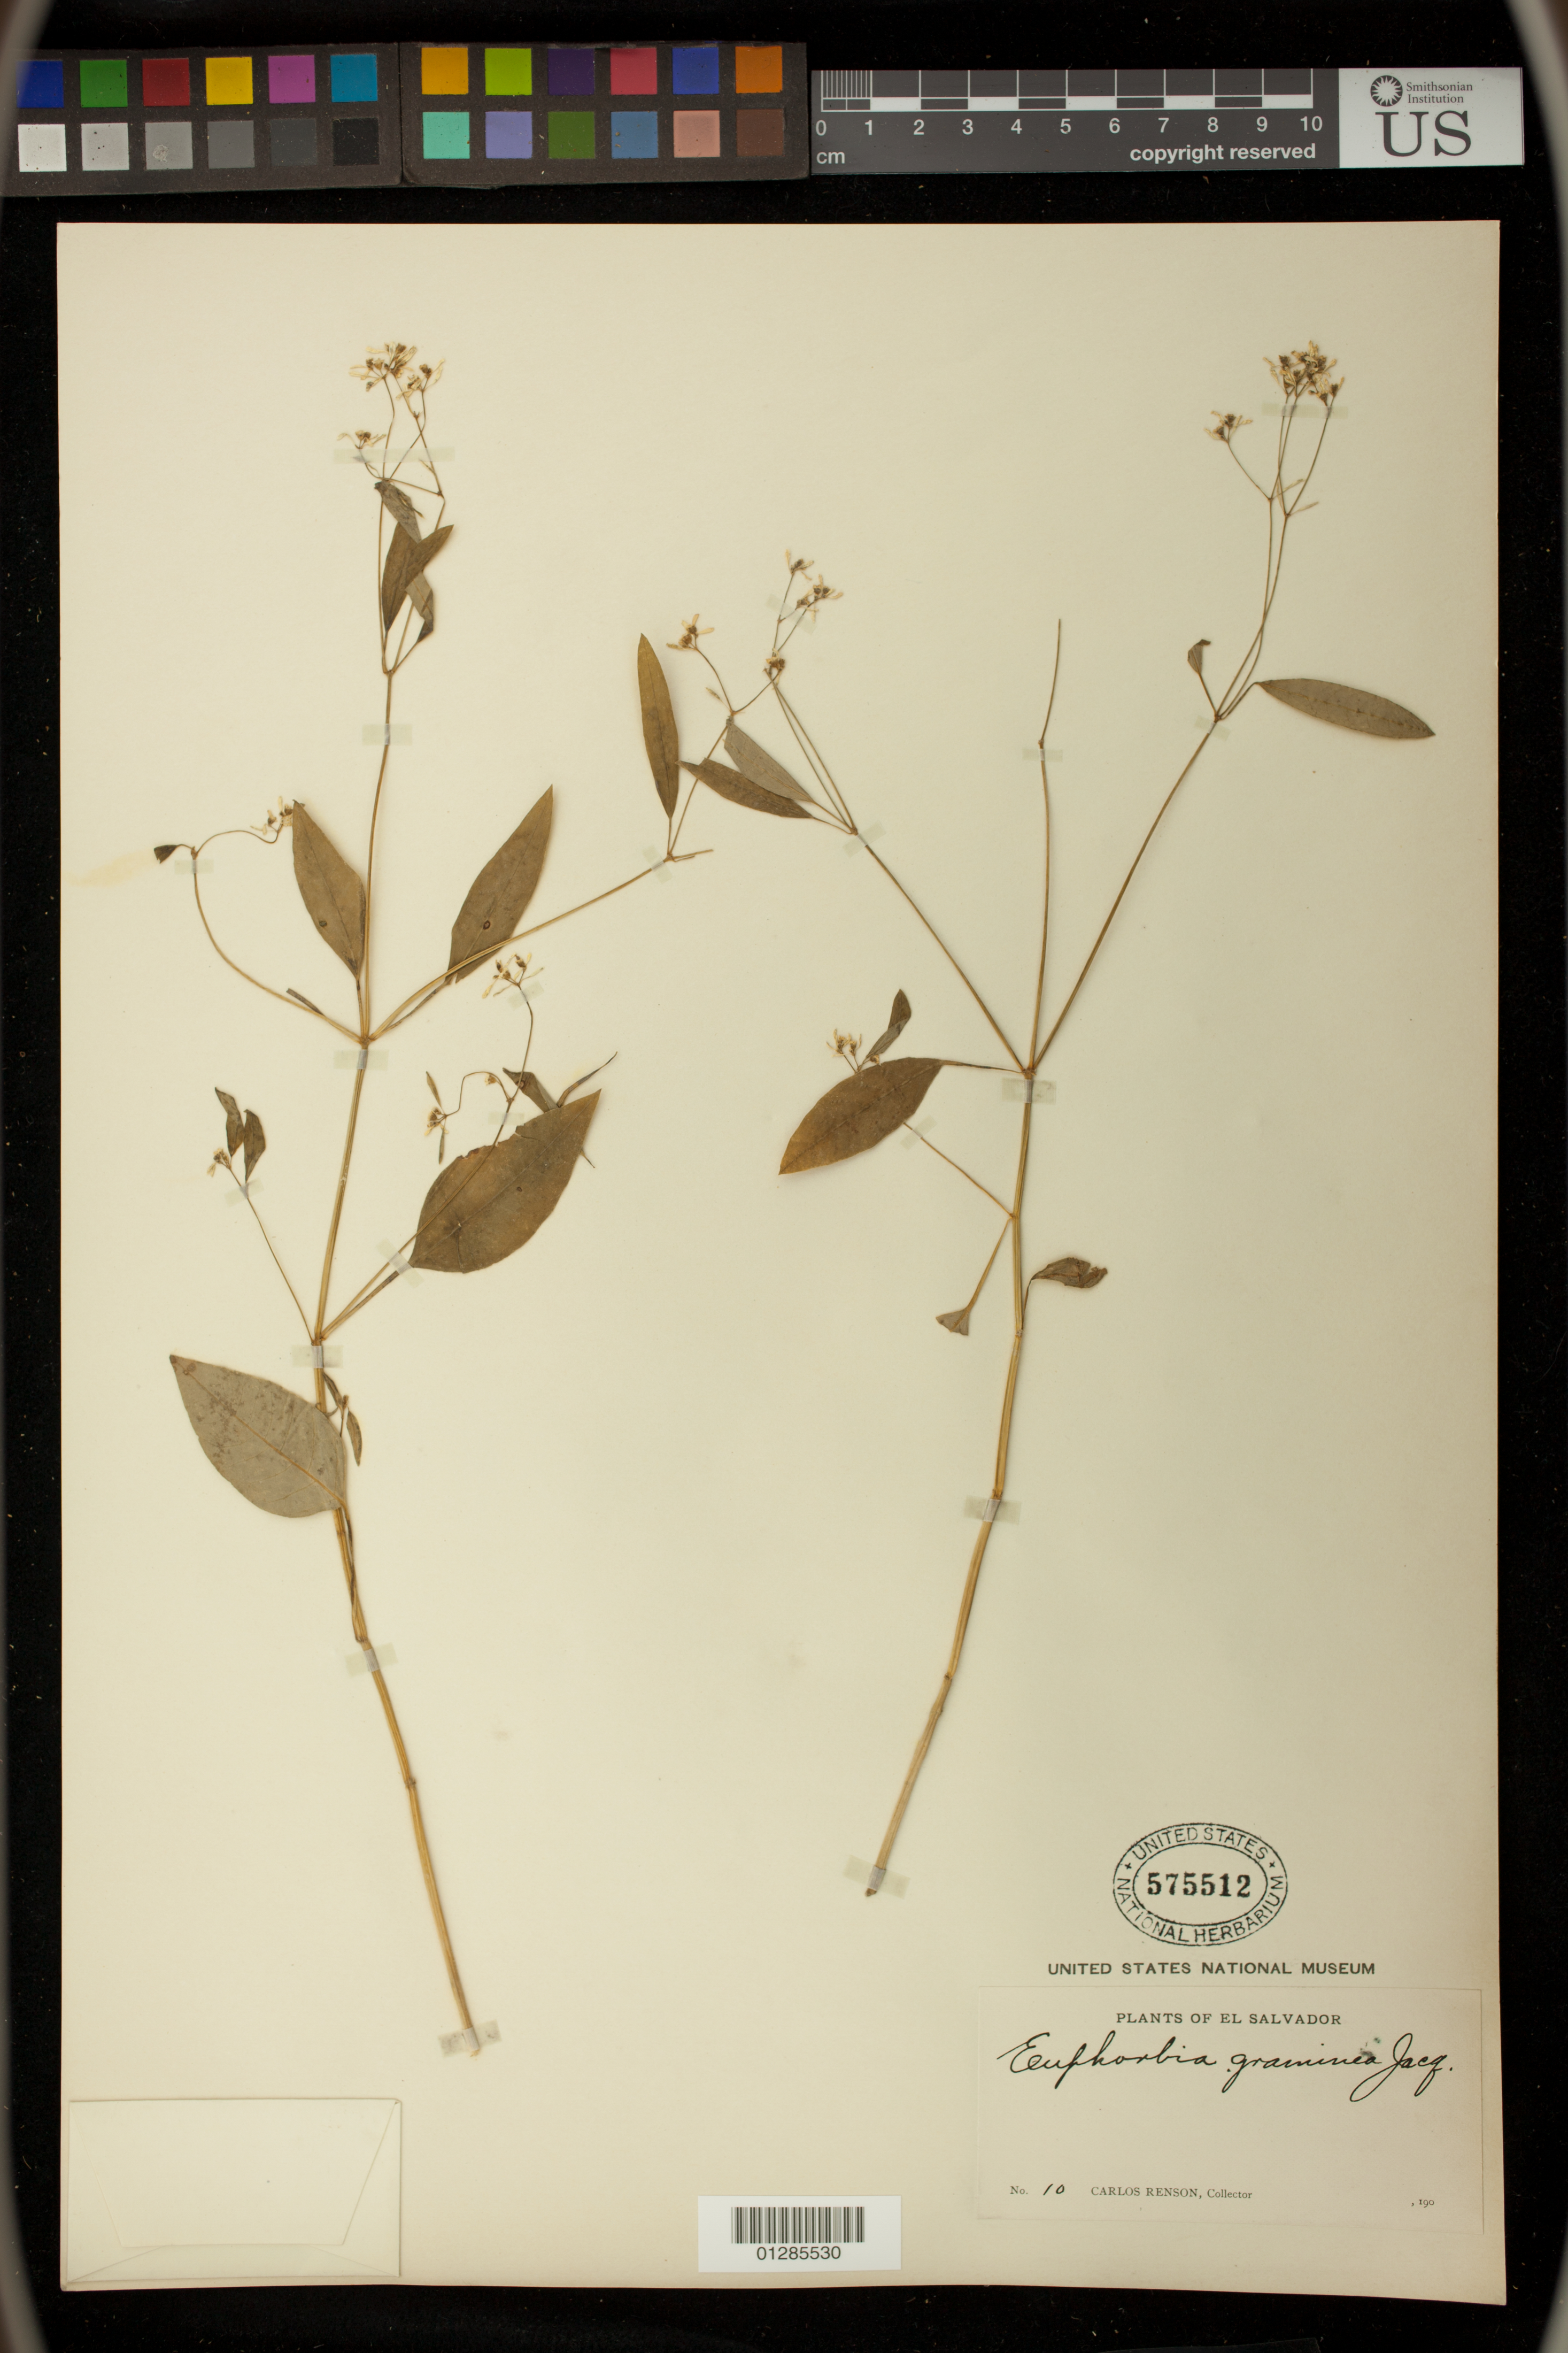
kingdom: Plantae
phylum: Tracheophyta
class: Magnoliopsida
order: Malpighiales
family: Euphorbiaceae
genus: Euphorbia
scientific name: Euphorbia graminea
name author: Jacq.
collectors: C. Renson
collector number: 10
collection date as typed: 190-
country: El Salvador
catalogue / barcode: US 575512